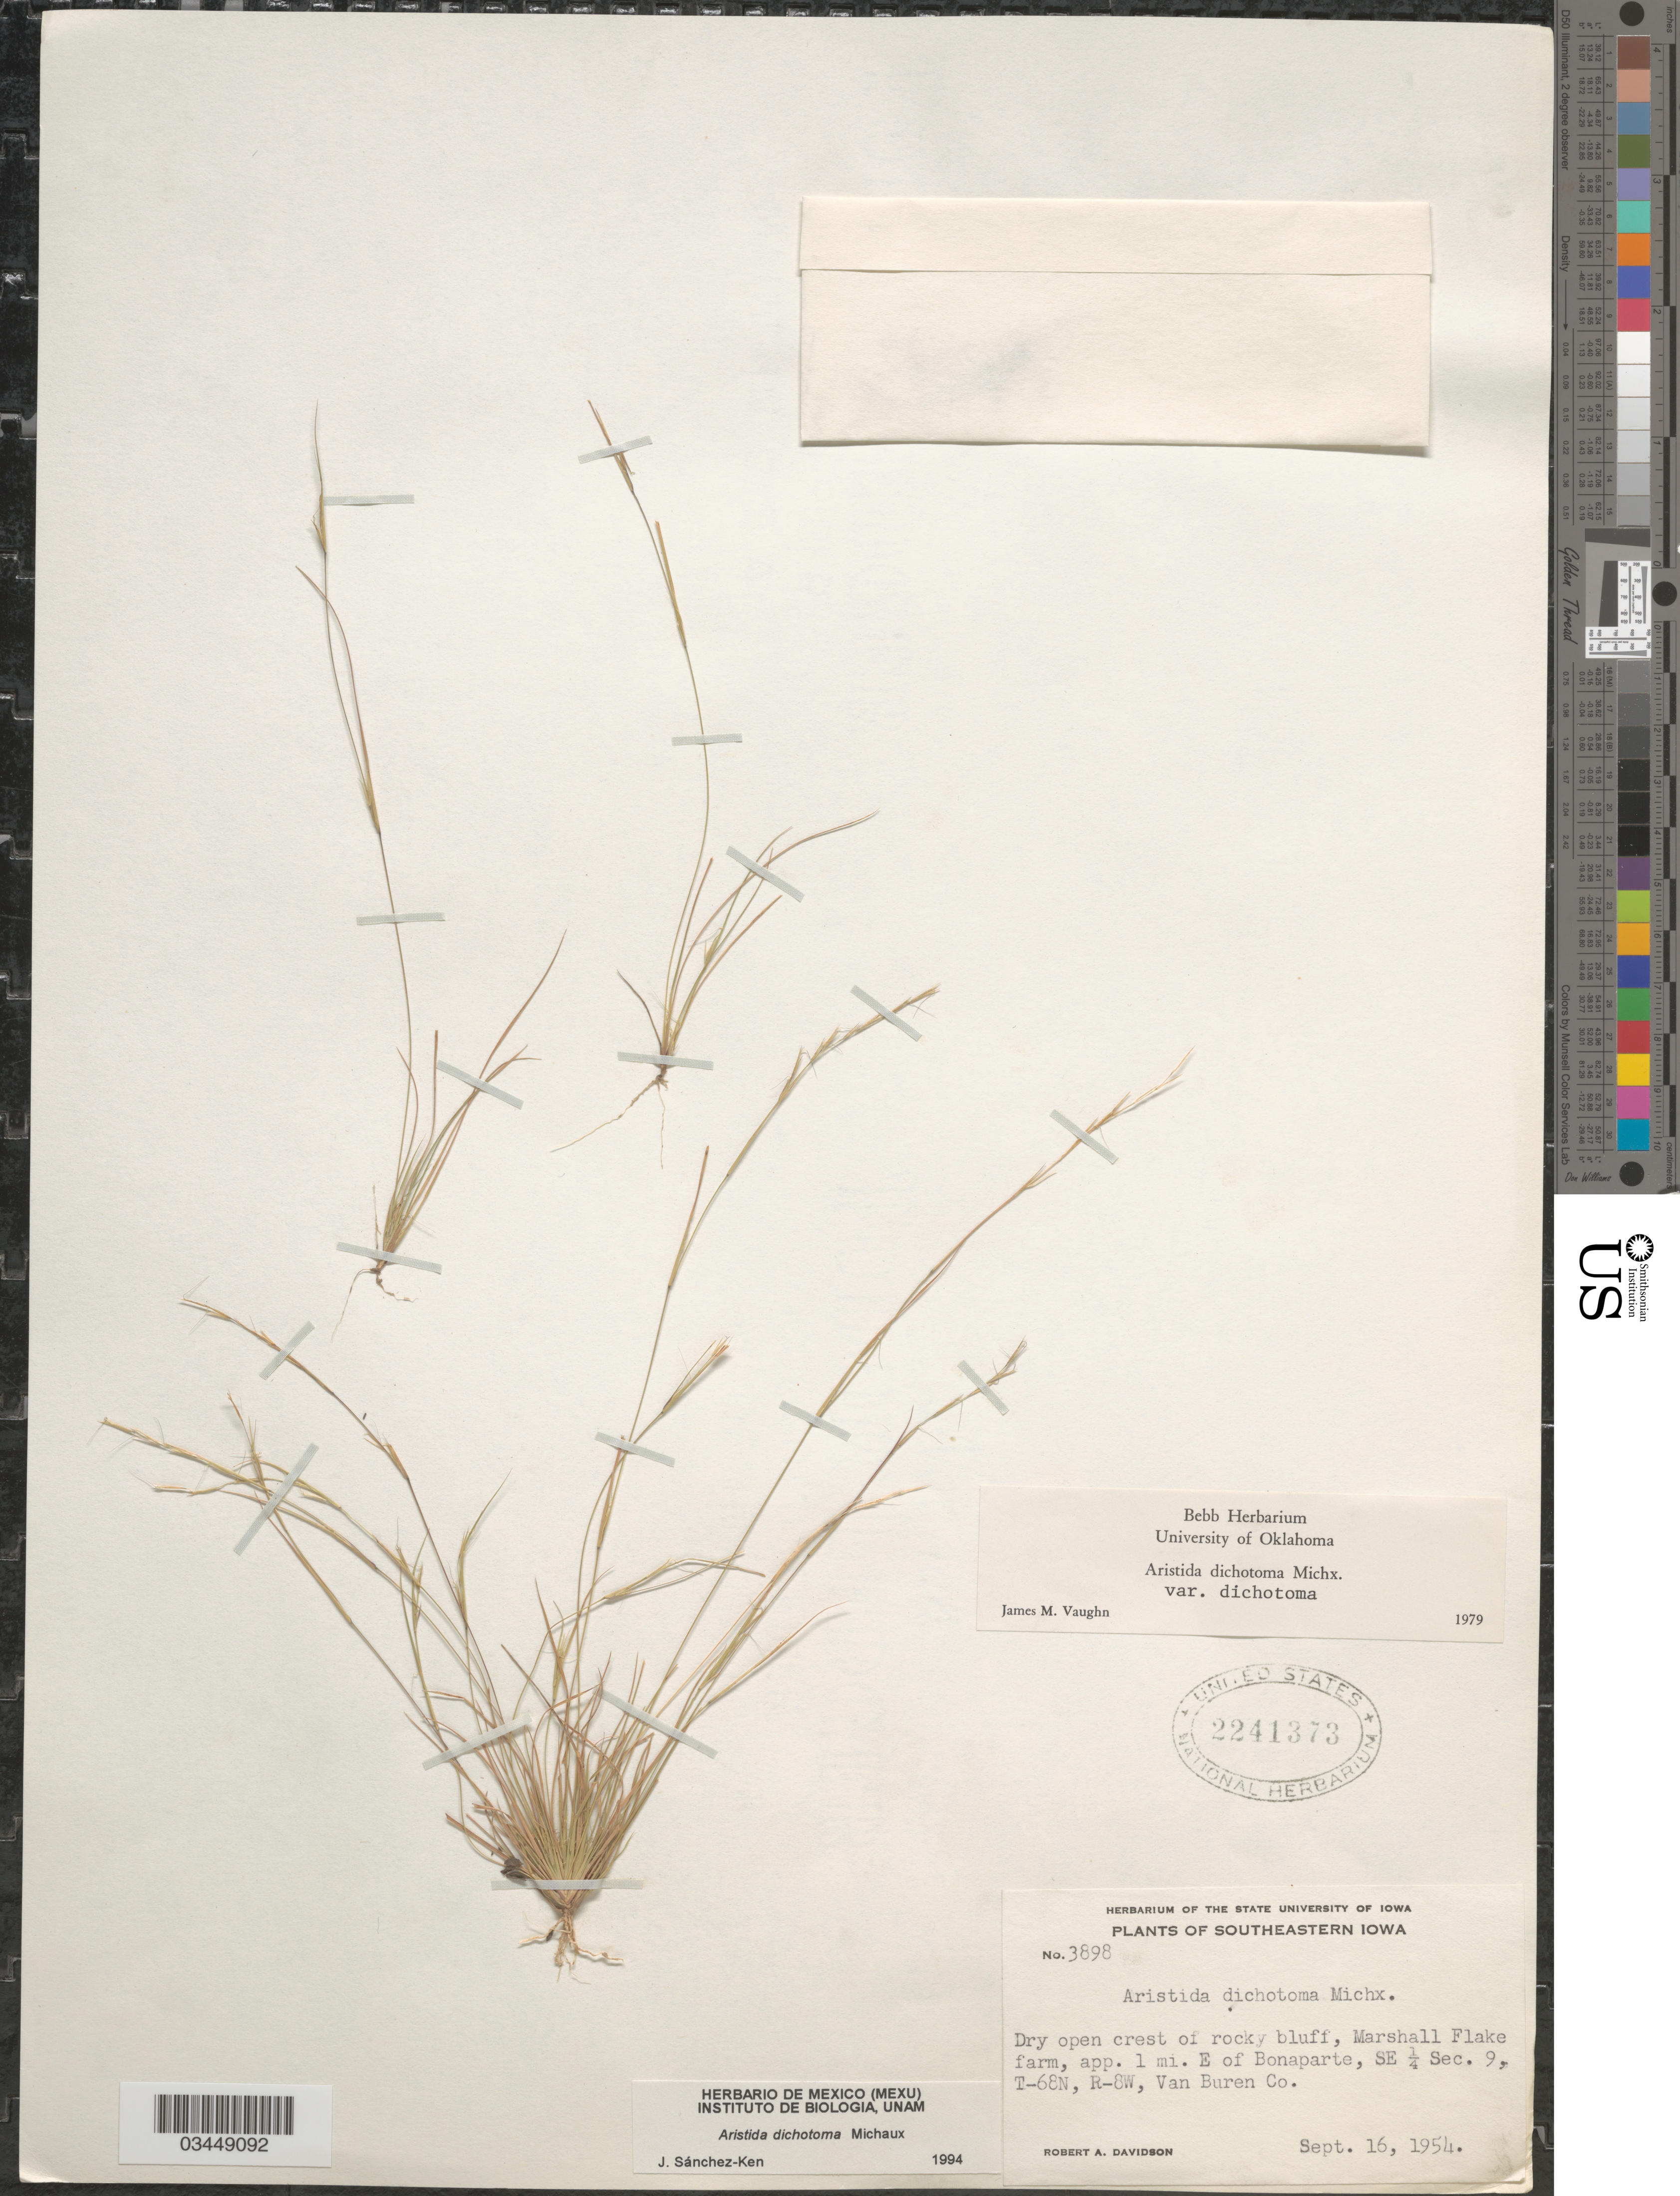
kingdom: Plantae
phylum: Tracheophyta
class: Liliopsida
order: Poales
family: Poaceae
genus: Aristida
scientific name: Aristida dichotoma var. dichotoma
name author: Michx.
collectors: R. A. Davidson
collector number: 3898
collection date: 1954-09-16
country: United States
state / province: Iowa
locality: Southeastern Iowa. Dry open crest of rocky bluff, Marshall Flake farm, app. 1 mi. E of Bonaparte, SE ¼ Sec. 9, T-68N, R-8W, Van Buren Co.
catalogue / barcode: US 2241373